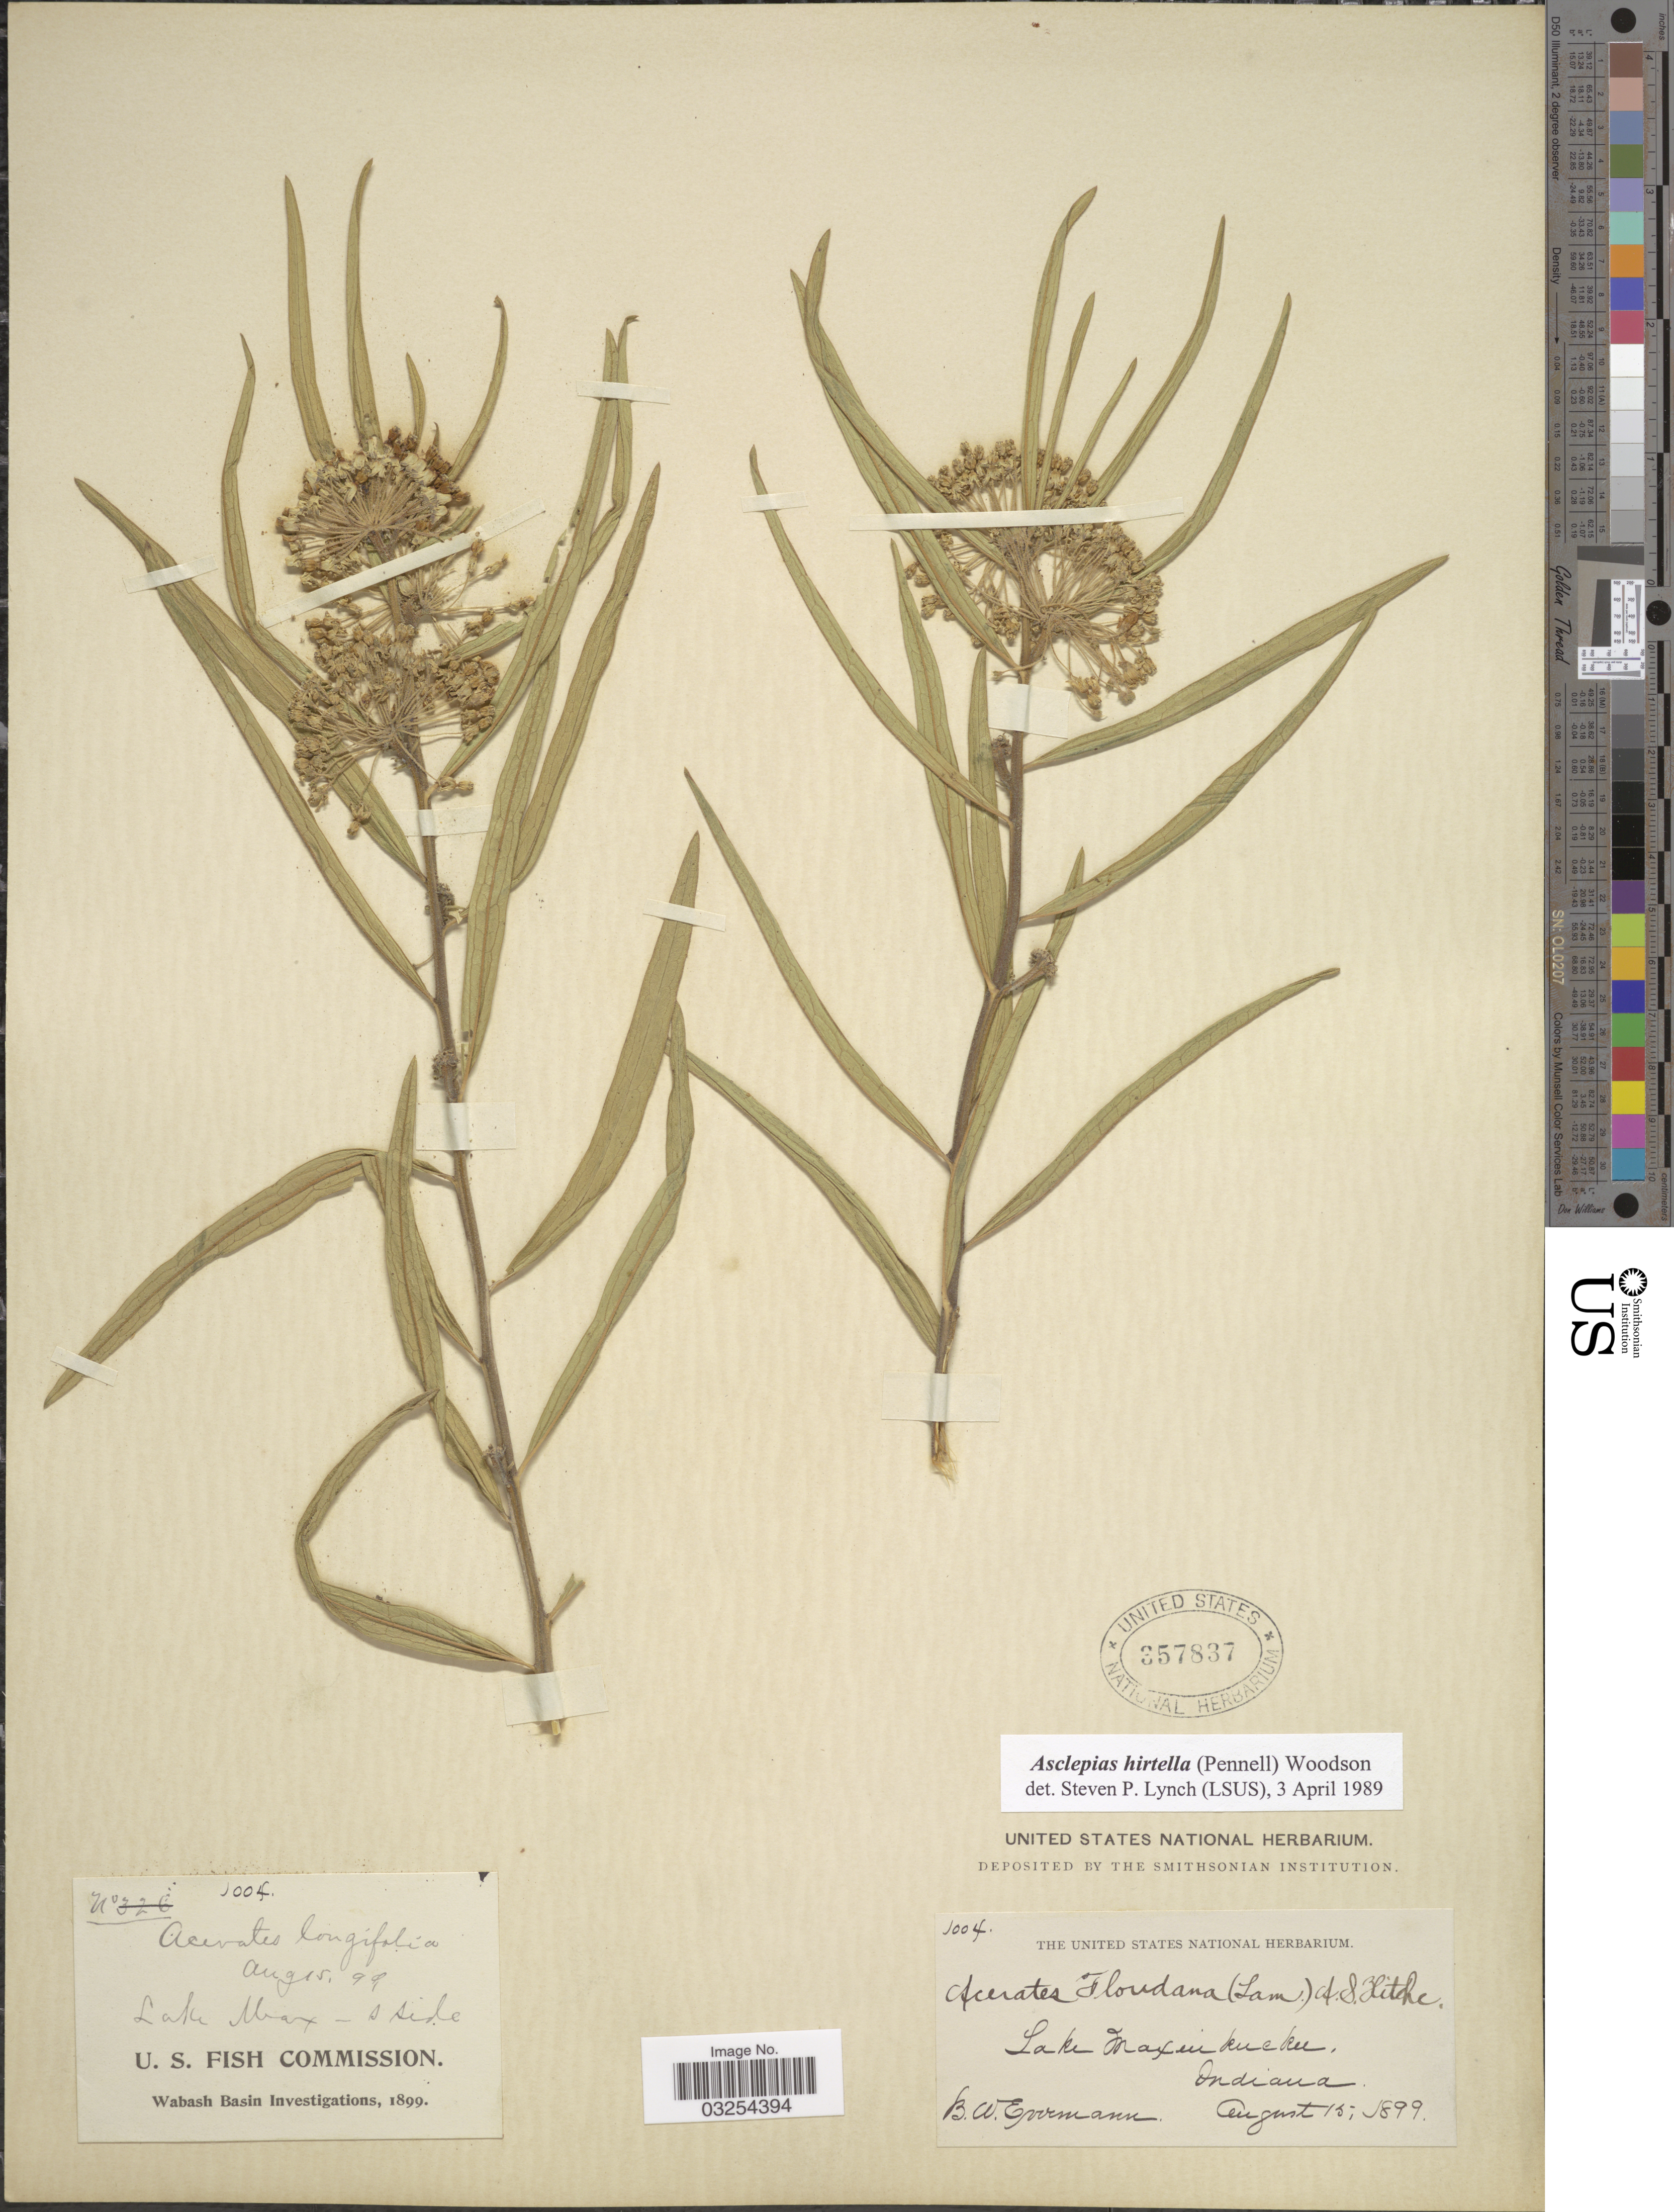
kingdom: Plantae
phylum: Tracheophyta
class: Magnoliopsida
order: Gentianales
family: Apocynaceae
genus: Asclepias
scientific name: Asclepias hirtella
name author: (Pennell) Woodson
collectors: B. W. Evermann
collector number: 1004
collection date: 1899-08-15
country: United States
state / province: Indiana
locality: Lake Maxinkuckee, S. side.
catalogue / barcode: US 357837